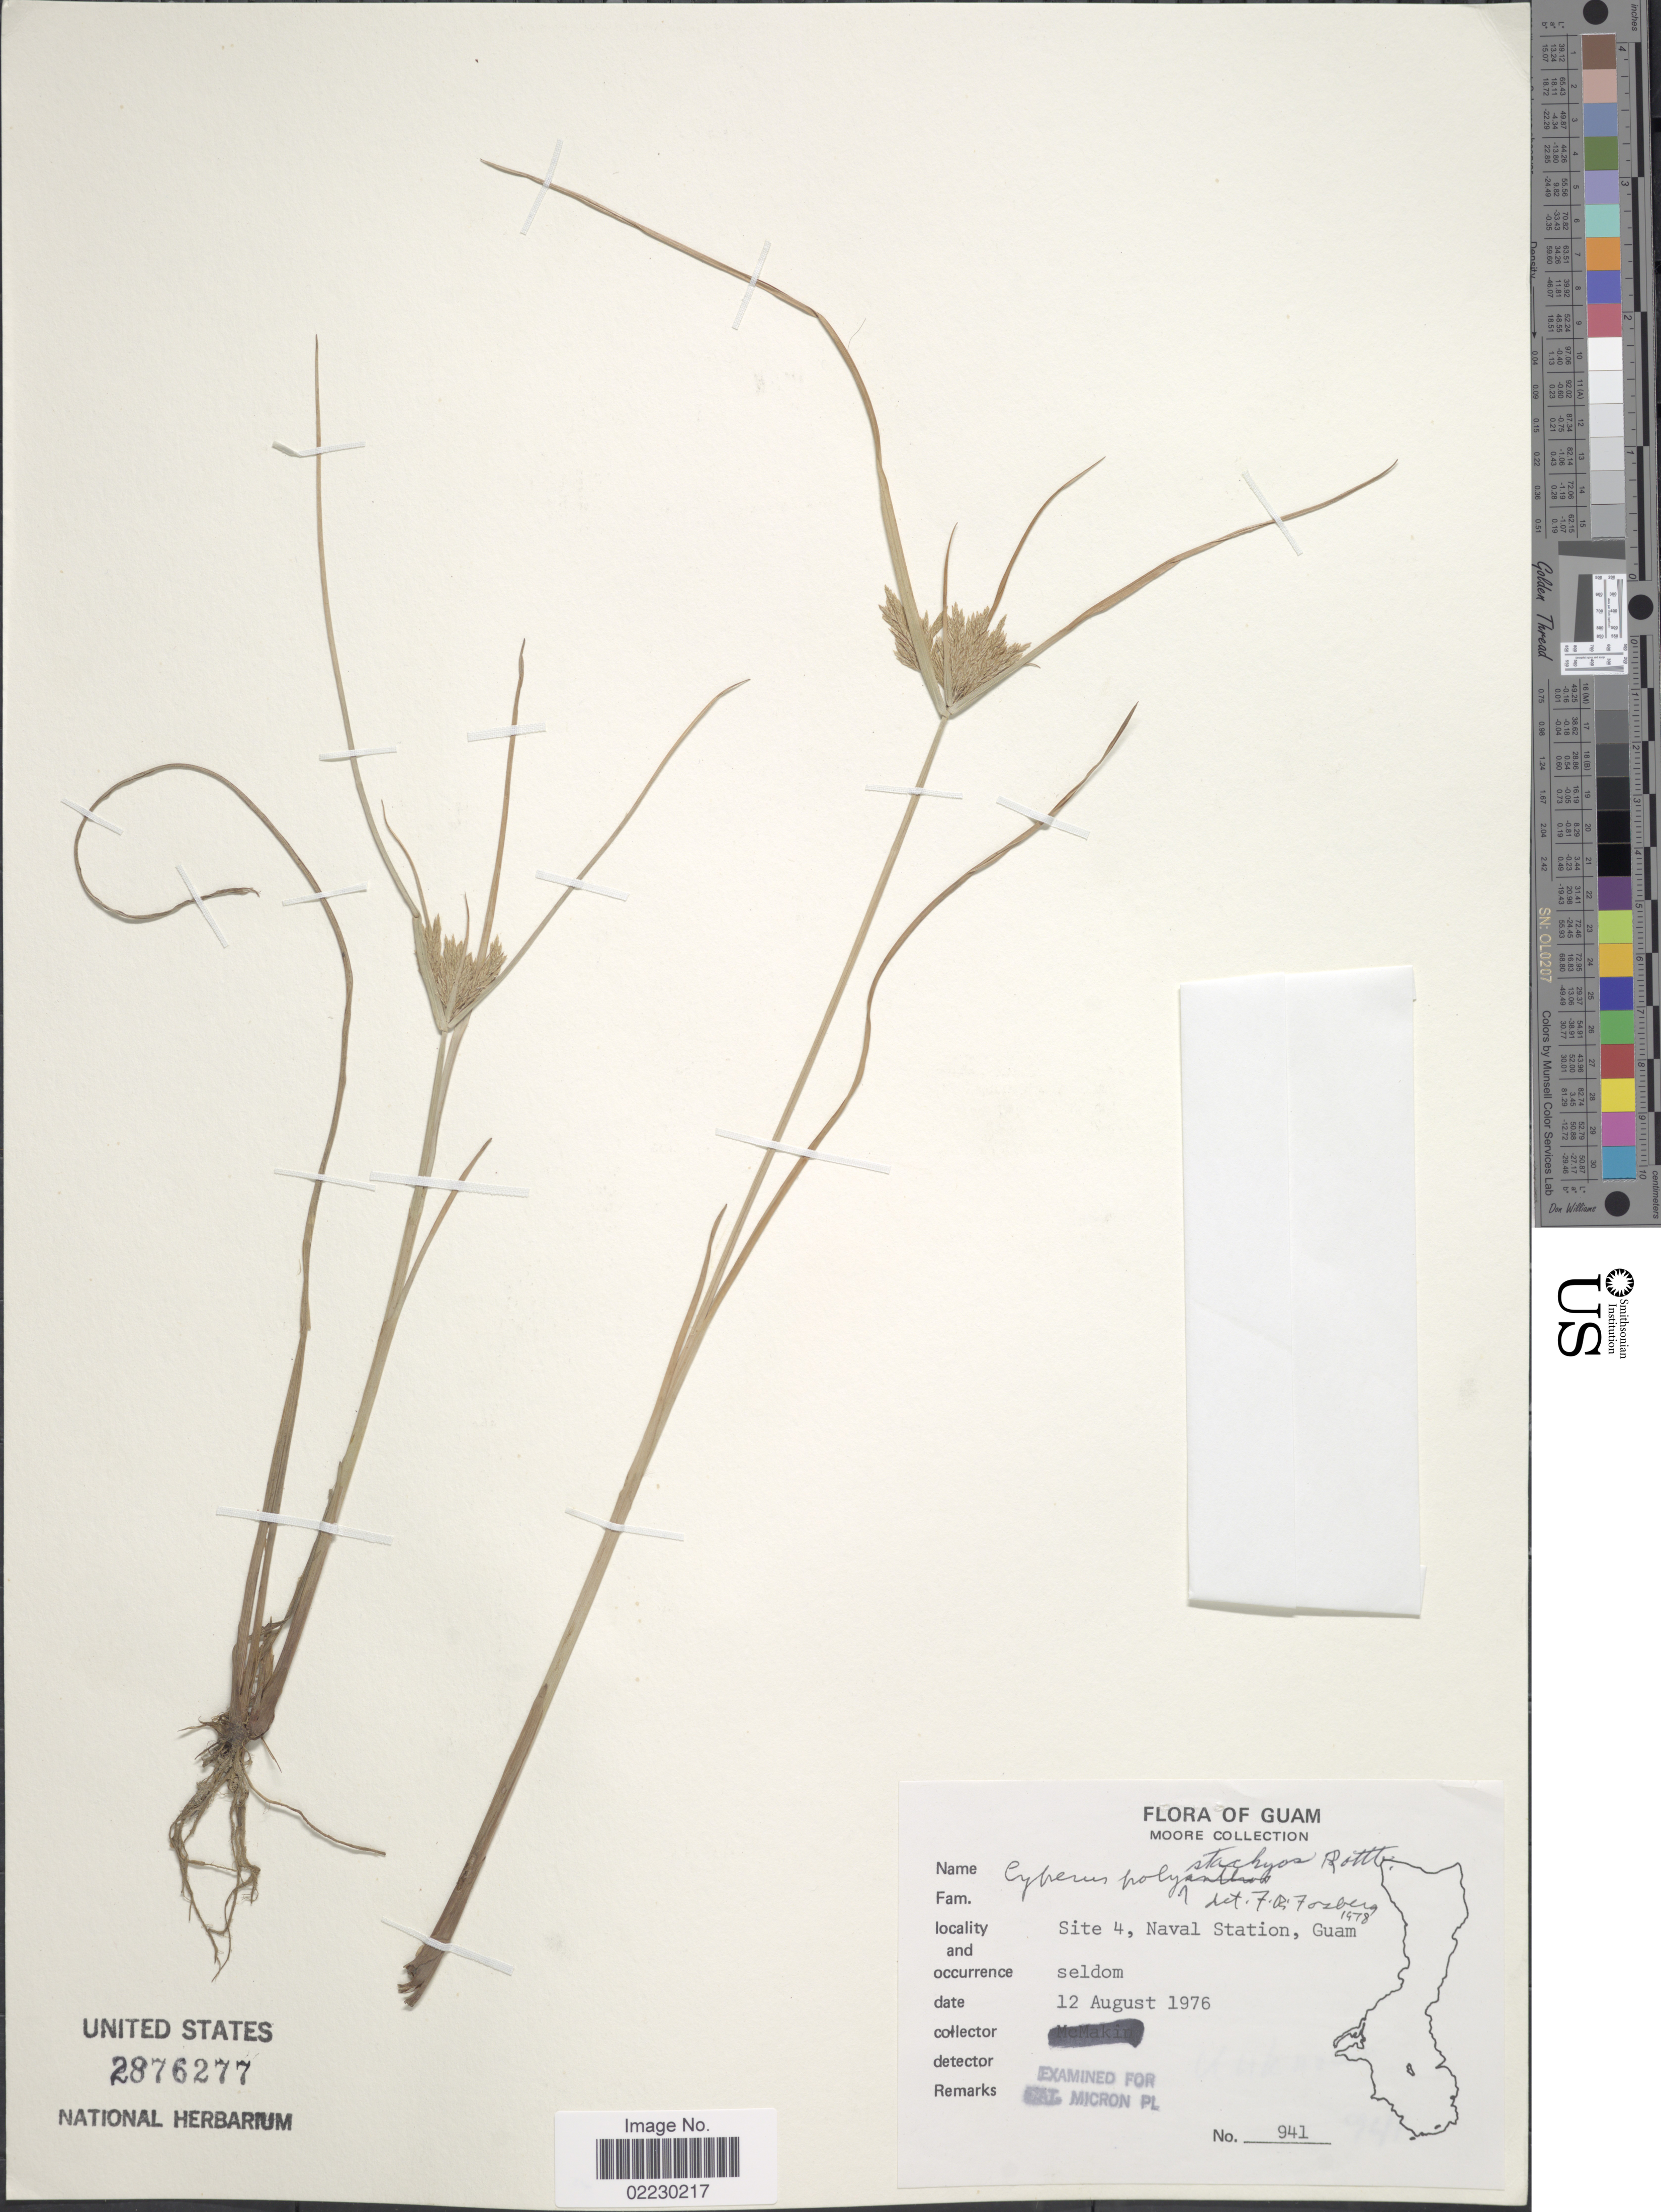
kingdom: Plantae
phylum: Tracheophyta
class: Liliopsida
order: Poales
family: Cyperaceae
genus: Cyperus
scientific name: Cyperus polystachyos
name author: Rottb.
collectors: -. Moore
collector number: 941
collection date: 1976-08-12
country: Guam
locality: Site 4, Naval Station, Guam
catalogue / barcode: US 2876277